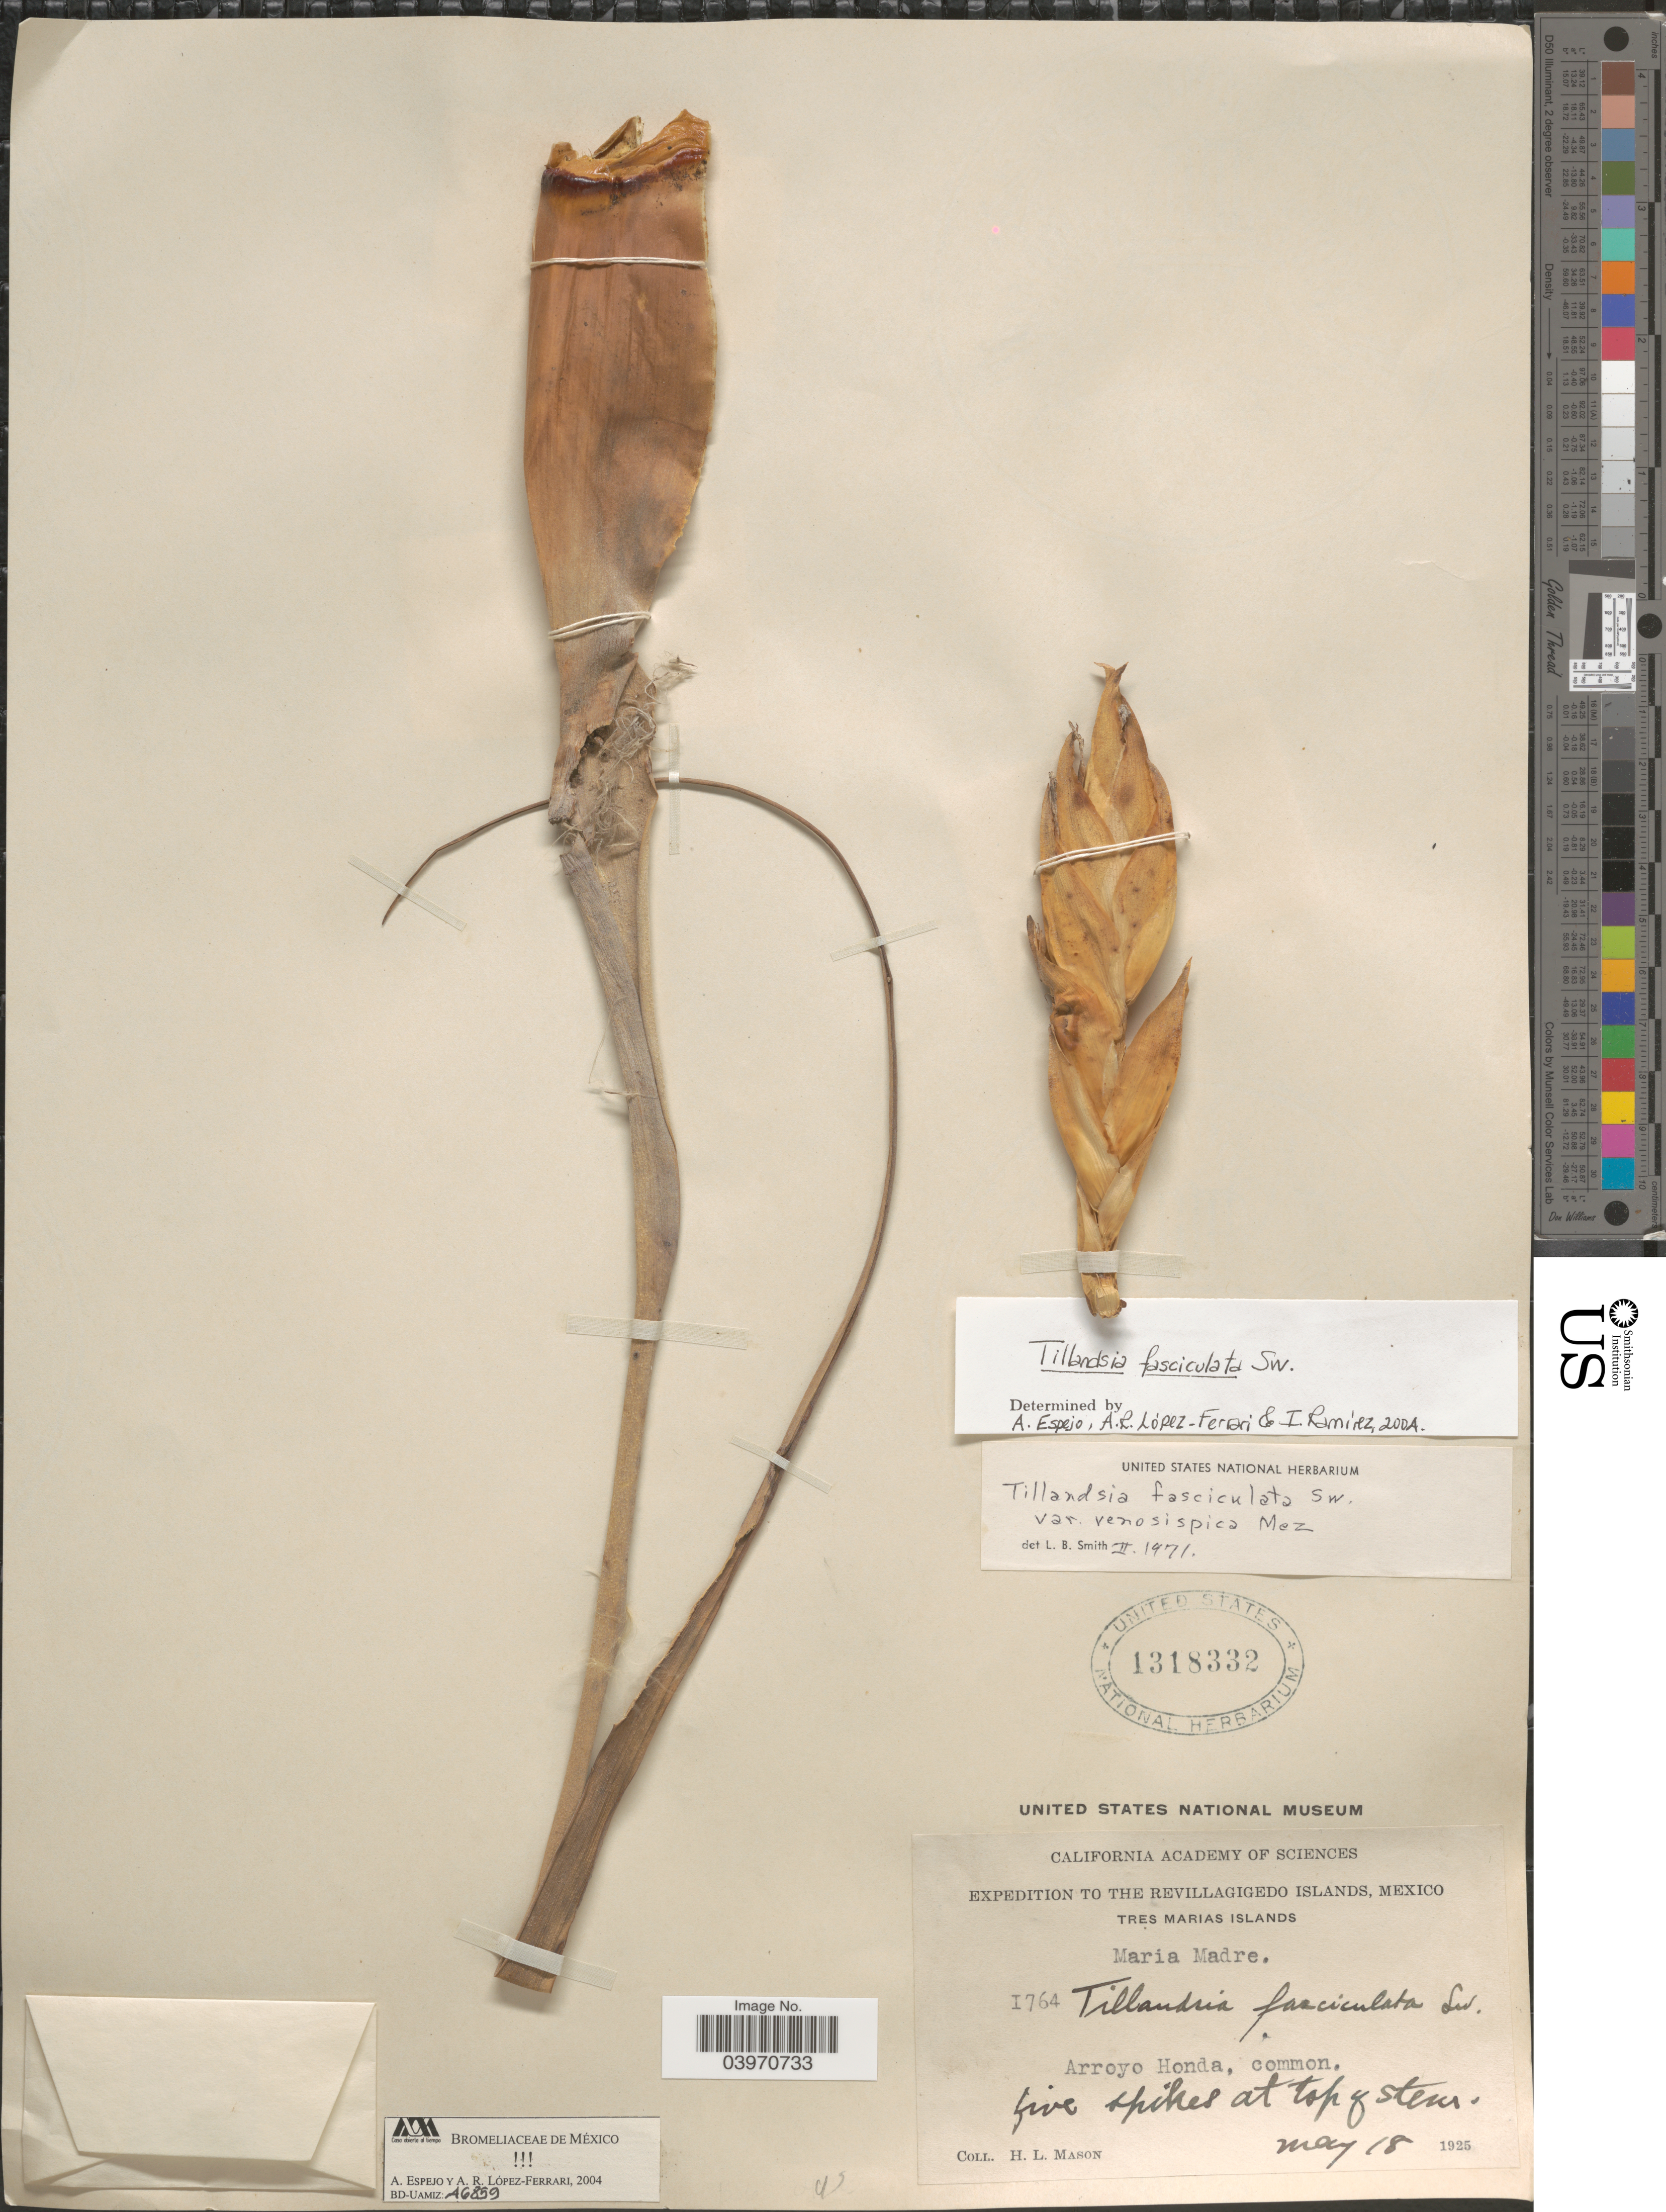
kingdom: Plantae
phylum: Tracheophyta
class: Liliopsida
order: Poales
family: Bromeliaceae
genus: Tillandsia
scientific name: Tillandsia fasciculata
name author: Sw.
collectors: H. L. Mason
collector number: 1764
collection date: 1925-05-18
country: Mexico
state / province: Nayarit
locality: The Revillagigedo Islands. Tres Marias Islands. Maria Madre. Arroyo Honda.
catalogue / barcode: US 1318332